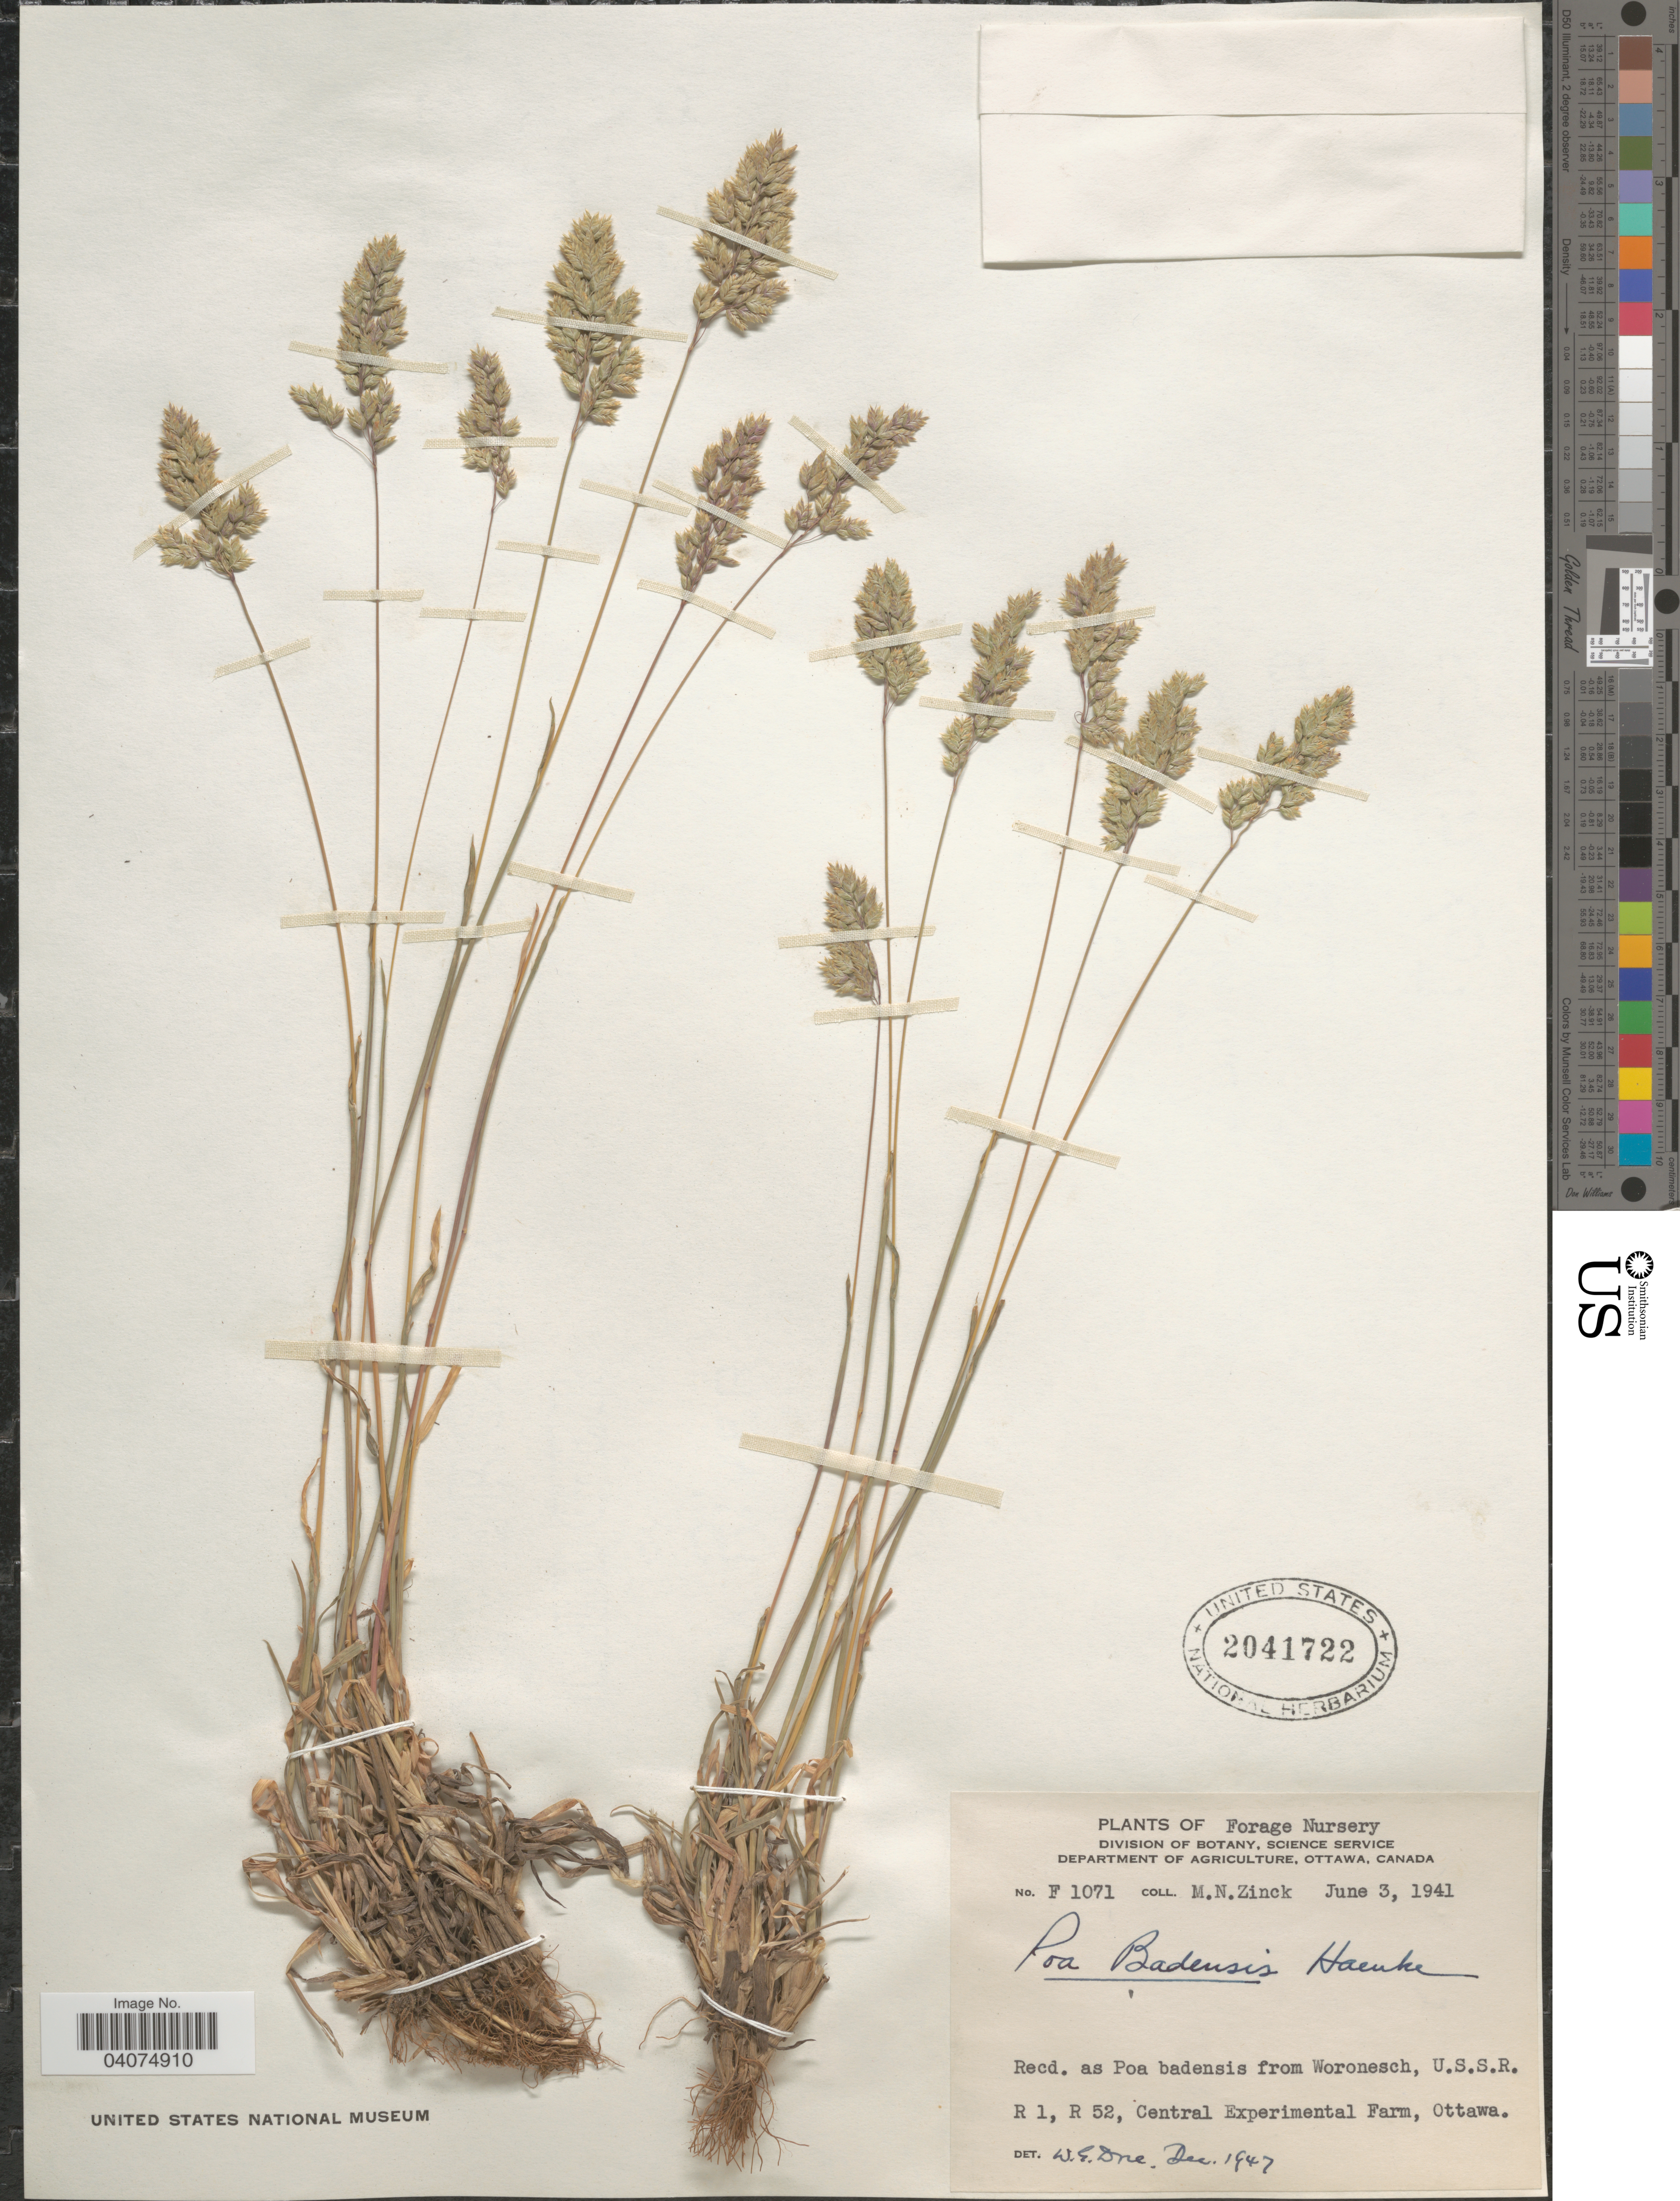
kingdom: Plantae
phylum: Tracheophyta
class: Liliopsida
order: Poales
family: Poaceae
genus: Poa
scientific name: Poa badensis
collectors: M. Zinck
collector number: F1071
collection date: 1941-06-03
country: Canada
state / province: Ontario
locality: Forage Nursery. R 1, R 52, Central Experimental Farm, Ottawa.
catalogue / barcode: US 2041722